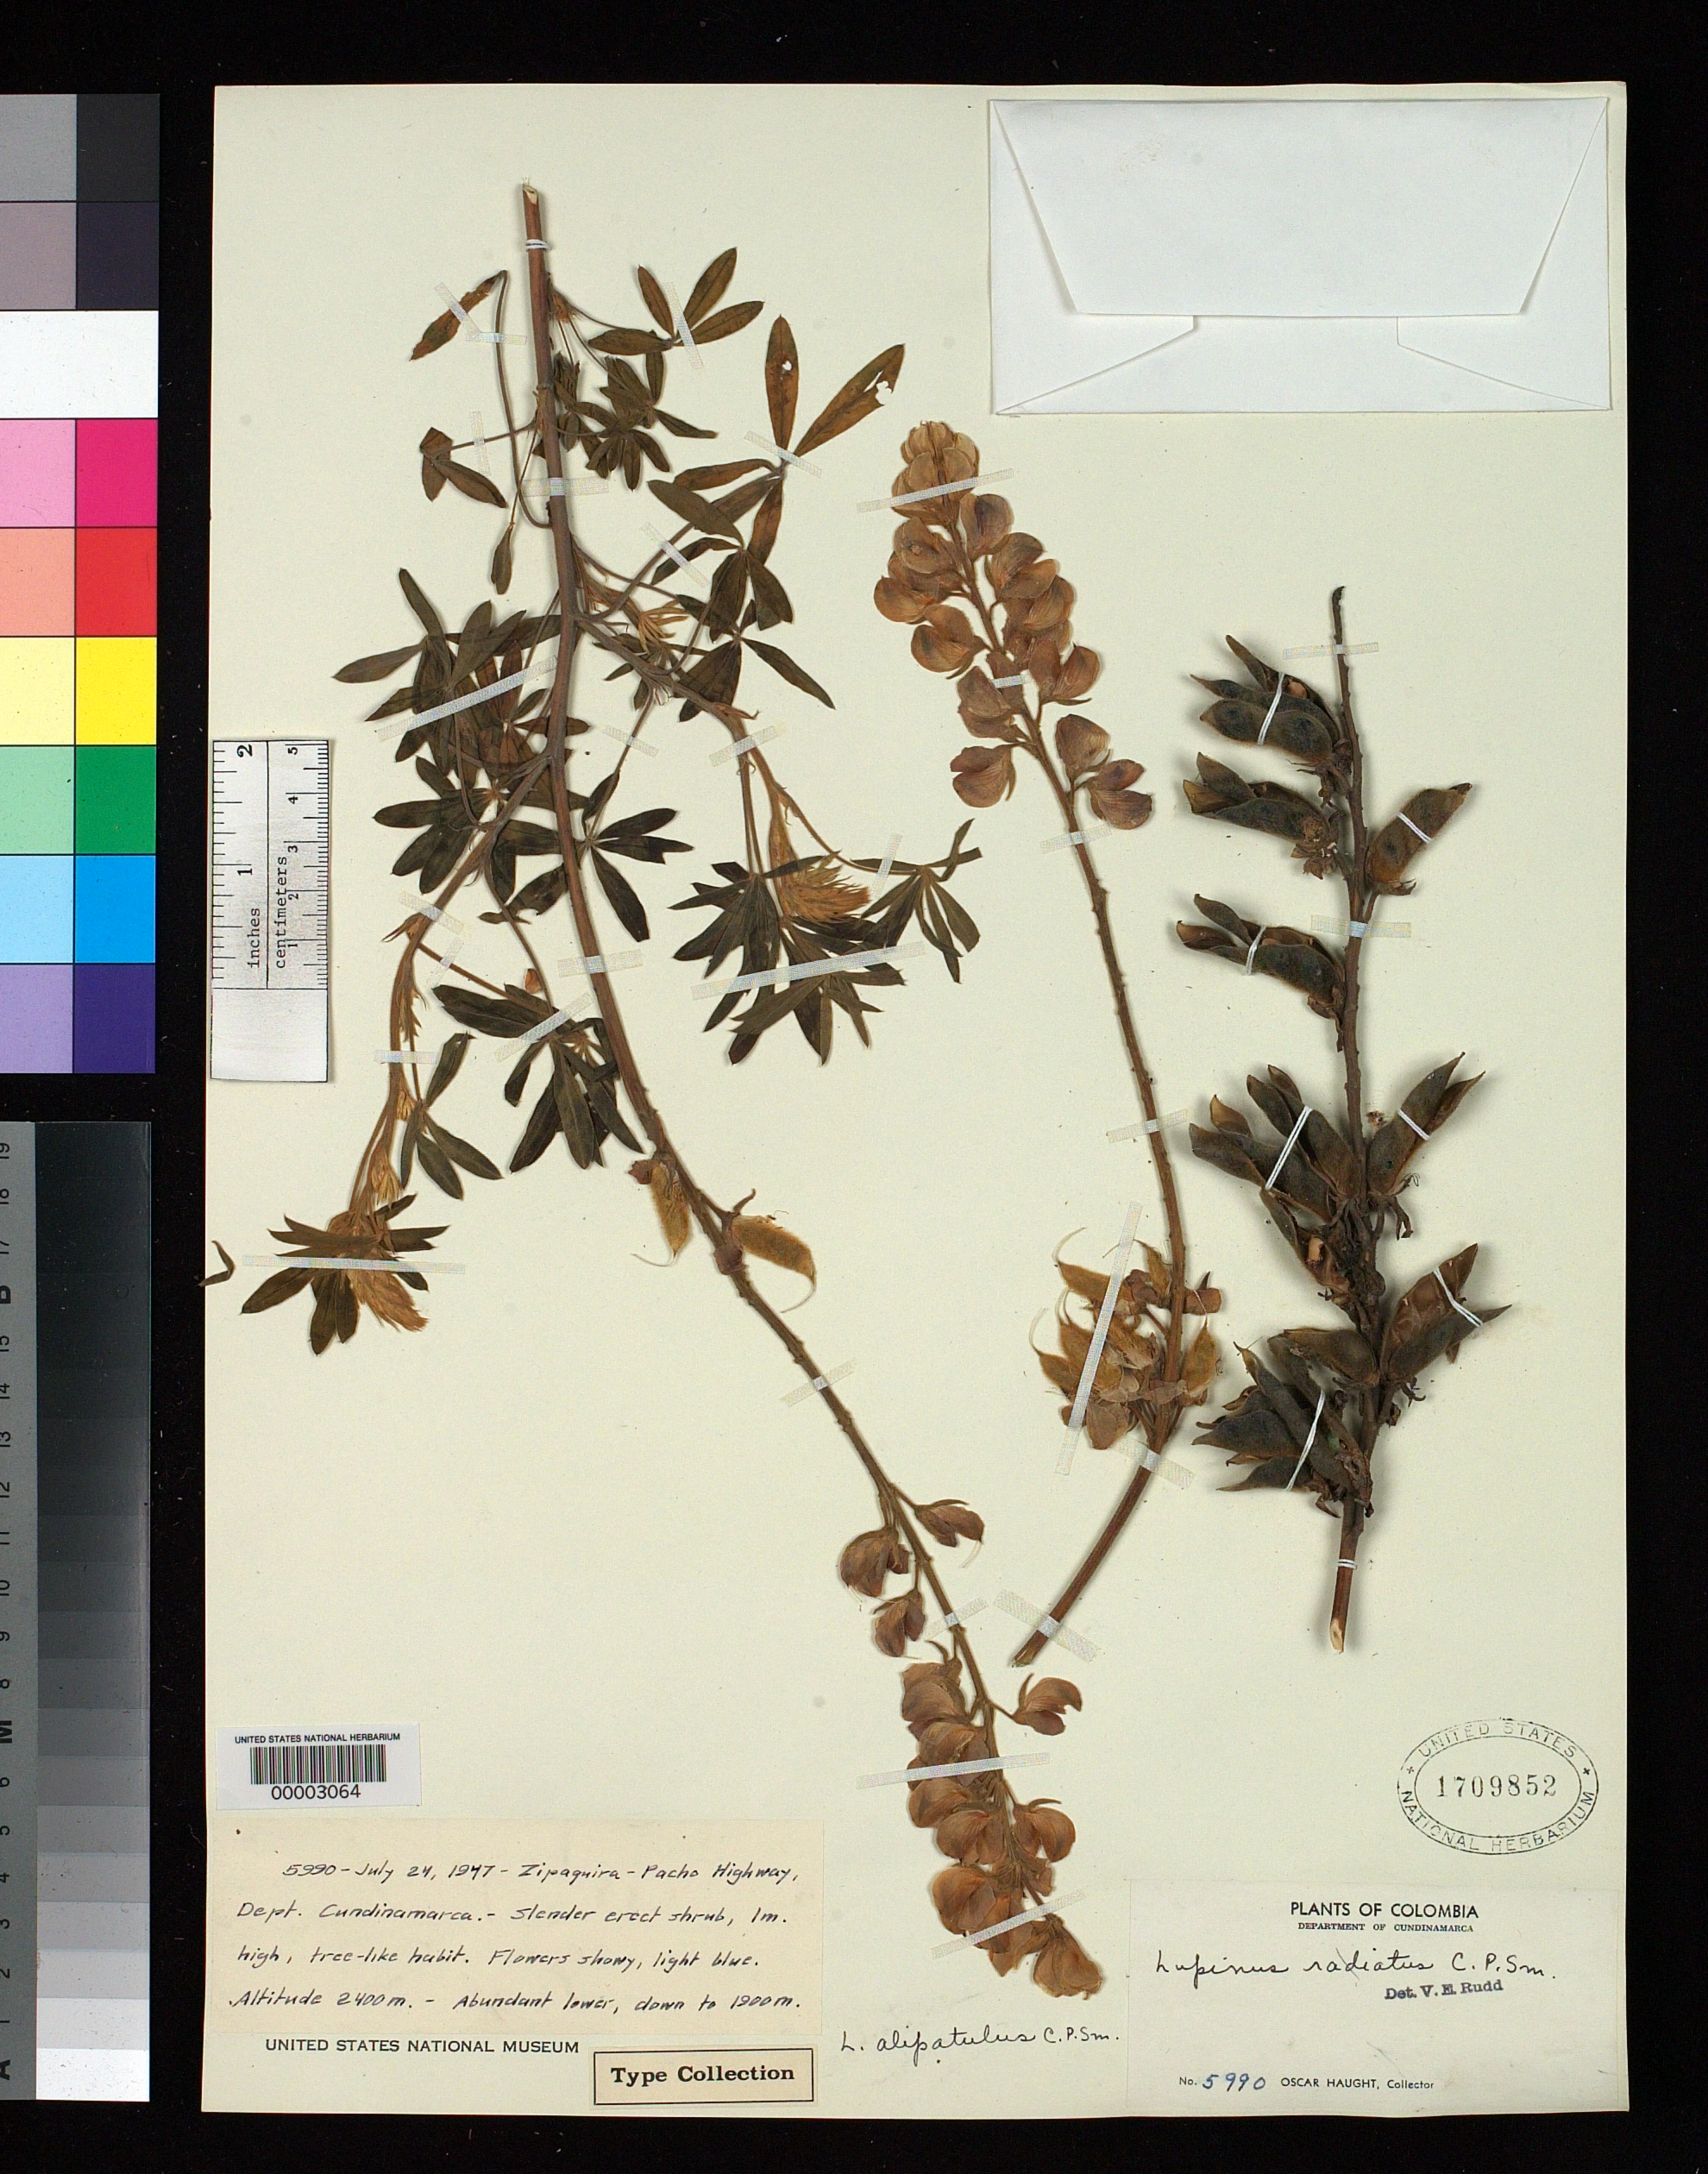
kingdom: Plantae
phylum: Tracheophyta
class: Magnoliopsida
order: Fabales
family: Fabaceae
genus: Lupinus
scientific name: Lupinus alipatulus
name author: C.P. Sm.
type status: Isotype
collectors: O. L. Haught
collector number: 5990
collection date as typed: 24 Jul 1947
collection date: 1947-07-24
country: Colombia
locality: Zipaquira-Pacho Highway.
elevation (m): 2400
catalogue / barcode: US 1709852